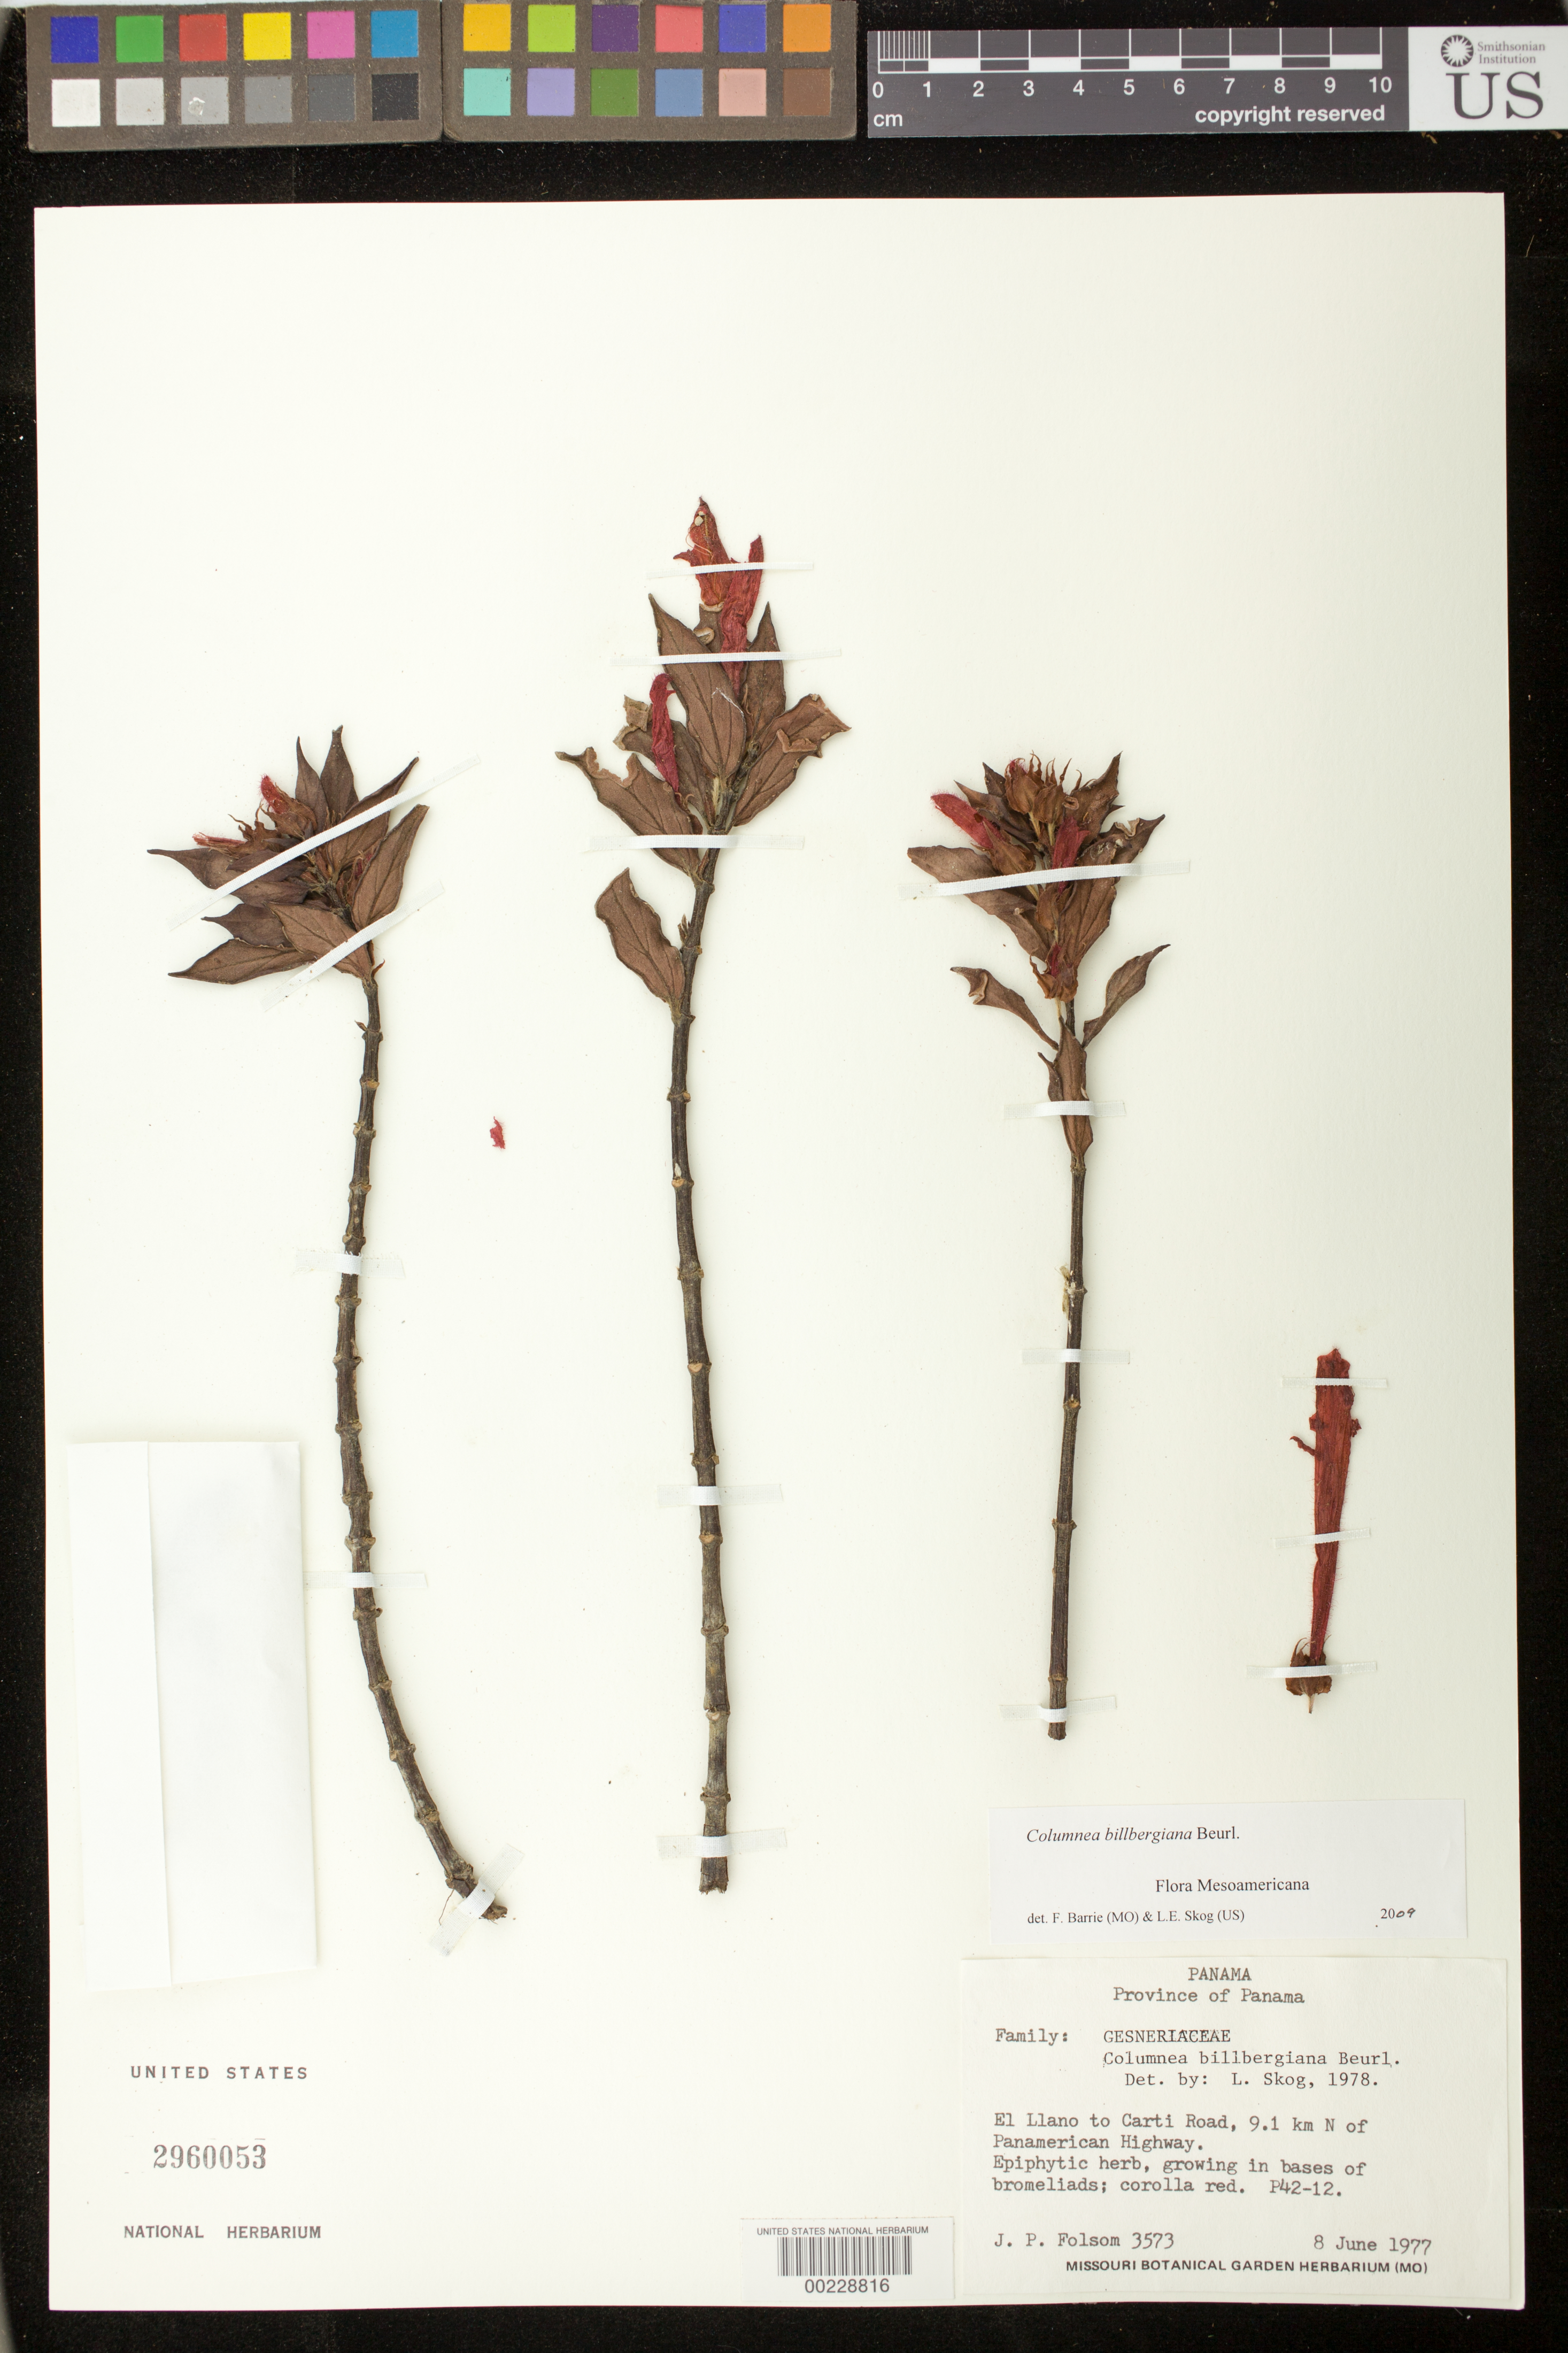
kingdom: Plantae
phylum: Tracheophyta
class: Magnoliopsida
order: Lamiales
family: Gesneriaceae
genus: Columnea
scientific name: Columnea billbergiana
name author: Beurl.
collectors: J. P. Folsom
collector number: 3573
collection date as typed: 08 Jun 1977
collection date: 1977-06-08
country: Panama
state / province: Panamá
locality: El Llano to Carti road, 9.1 km N of Panamerican highway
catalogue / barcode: US 2960053